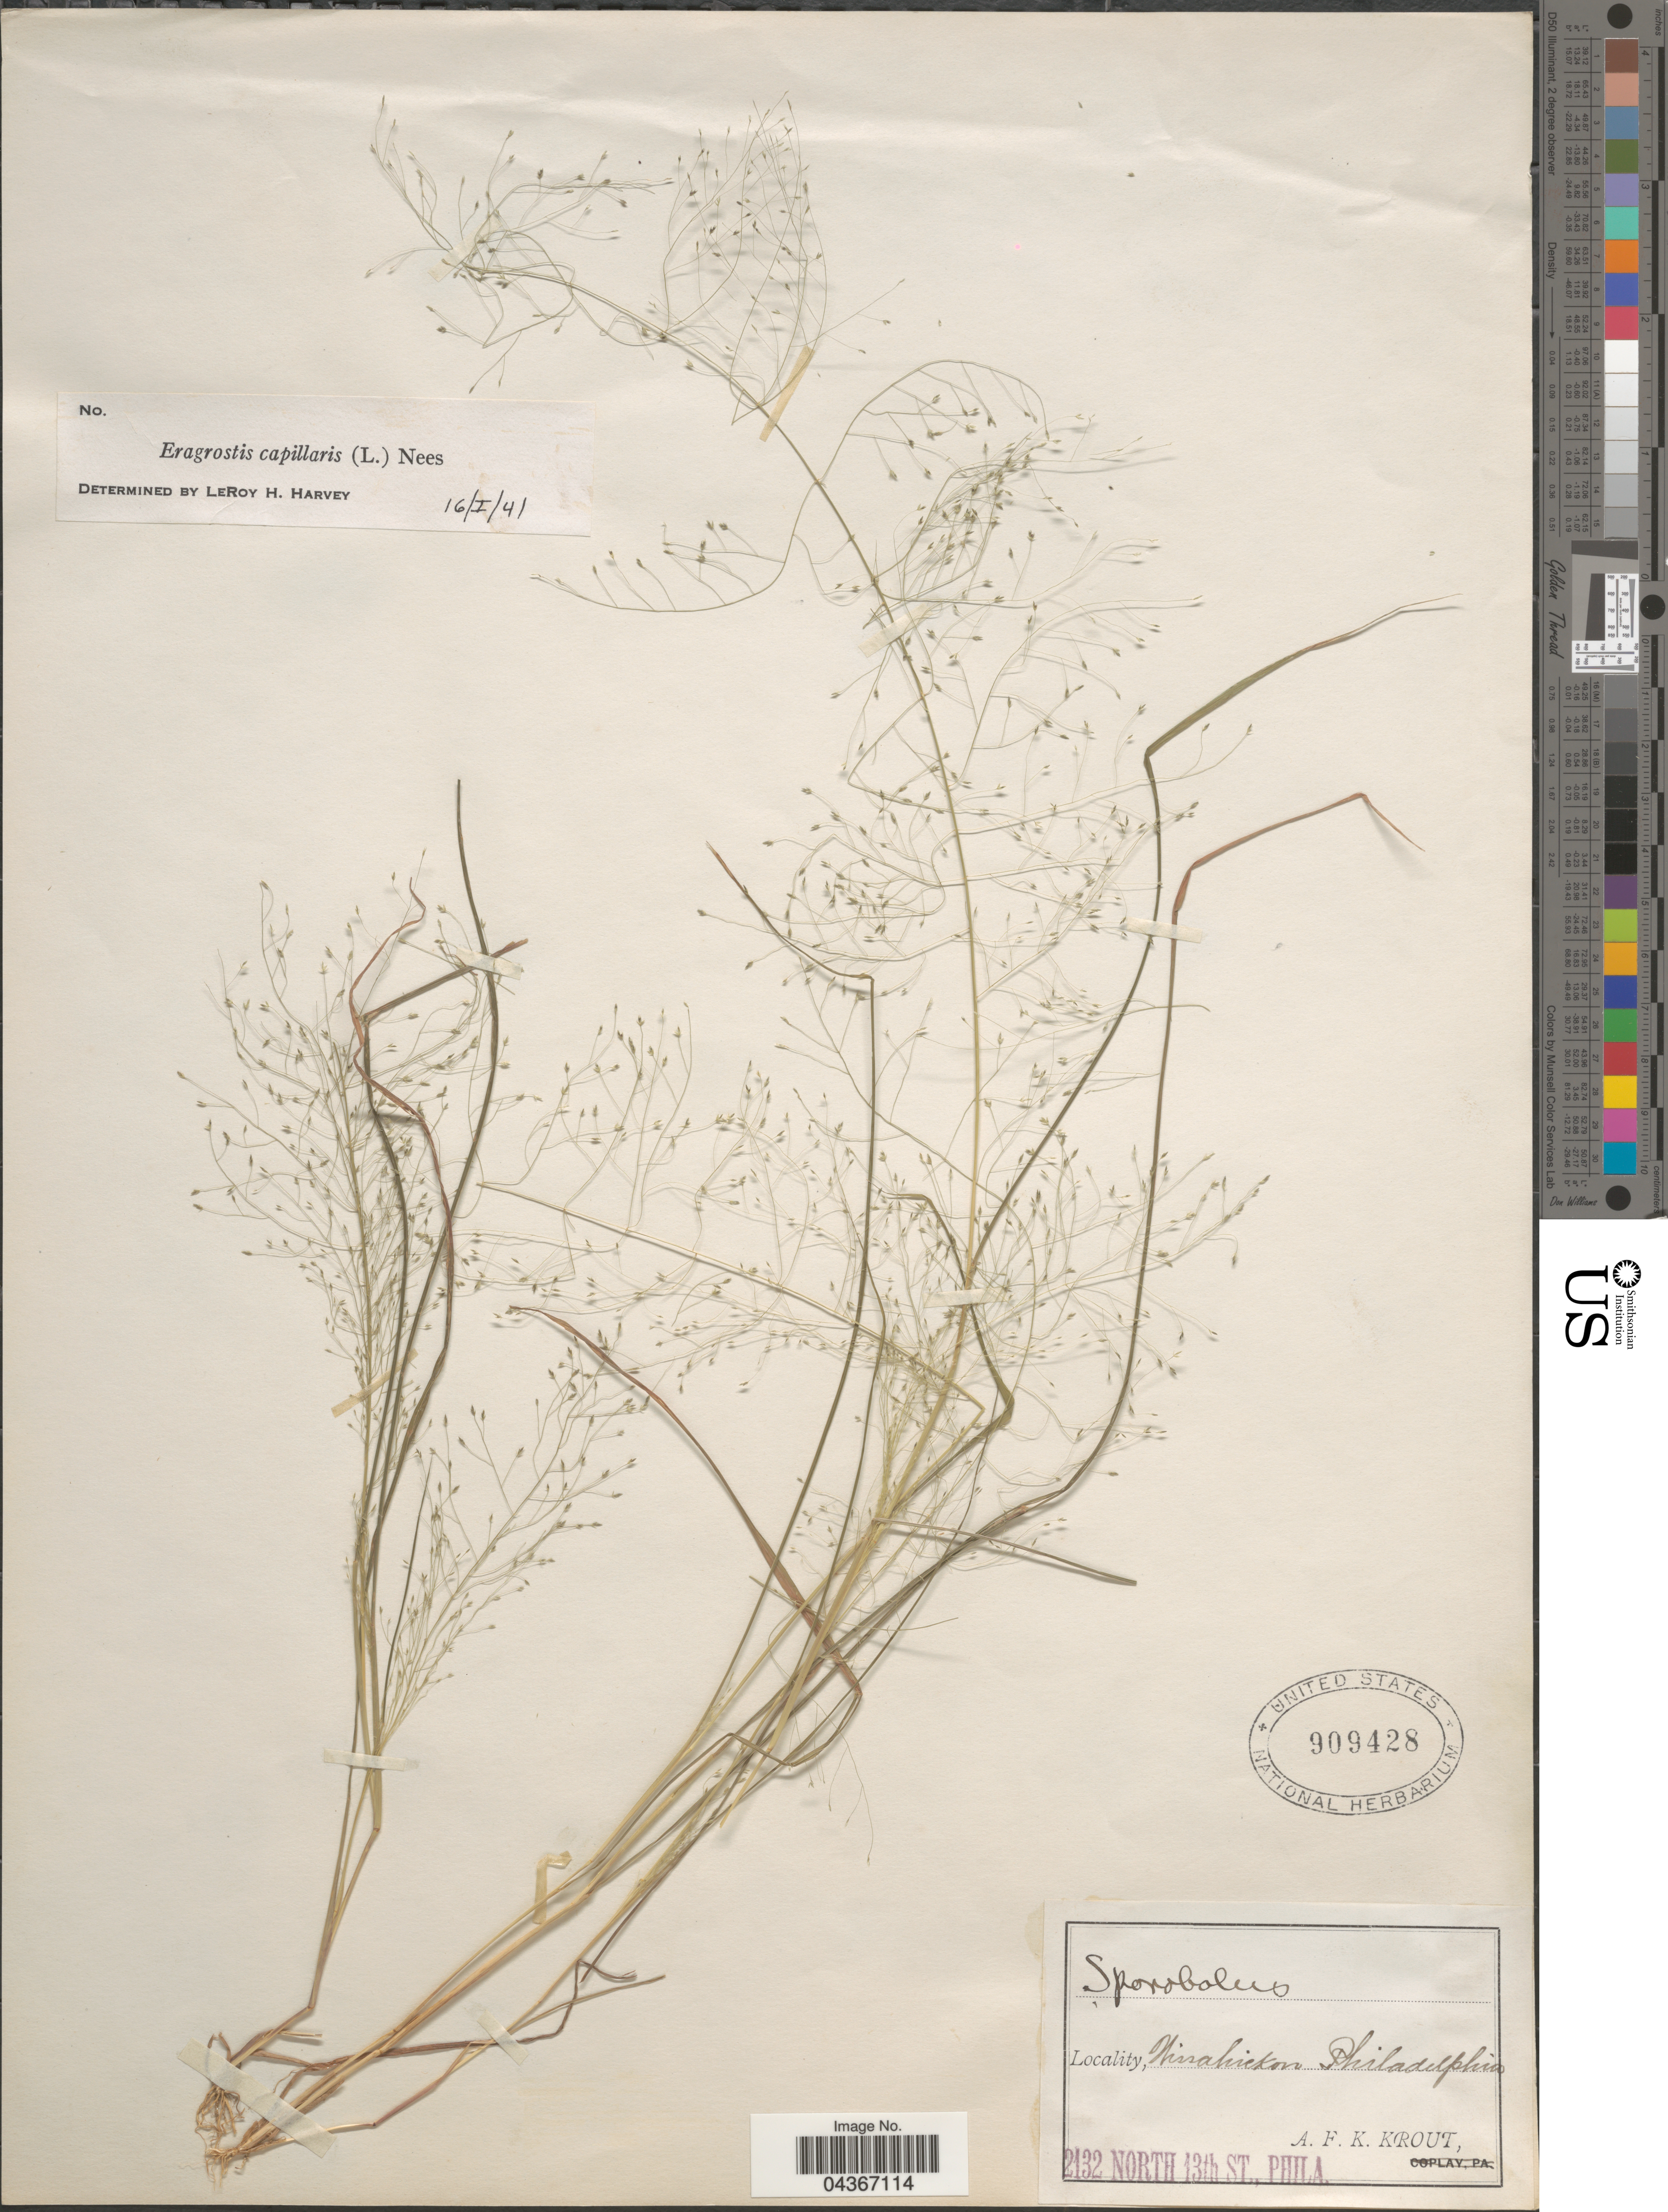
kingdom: Plantae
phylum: Tracheophyta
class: Liliopsida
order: Poales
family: Poaceae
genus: Eragrostis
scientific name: Eragrostis capillaris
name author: (L.) Nees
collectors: A. Krout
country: United States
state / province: Pennsylvania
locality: Wissahickon Philadelphia.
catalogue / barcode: US 909428